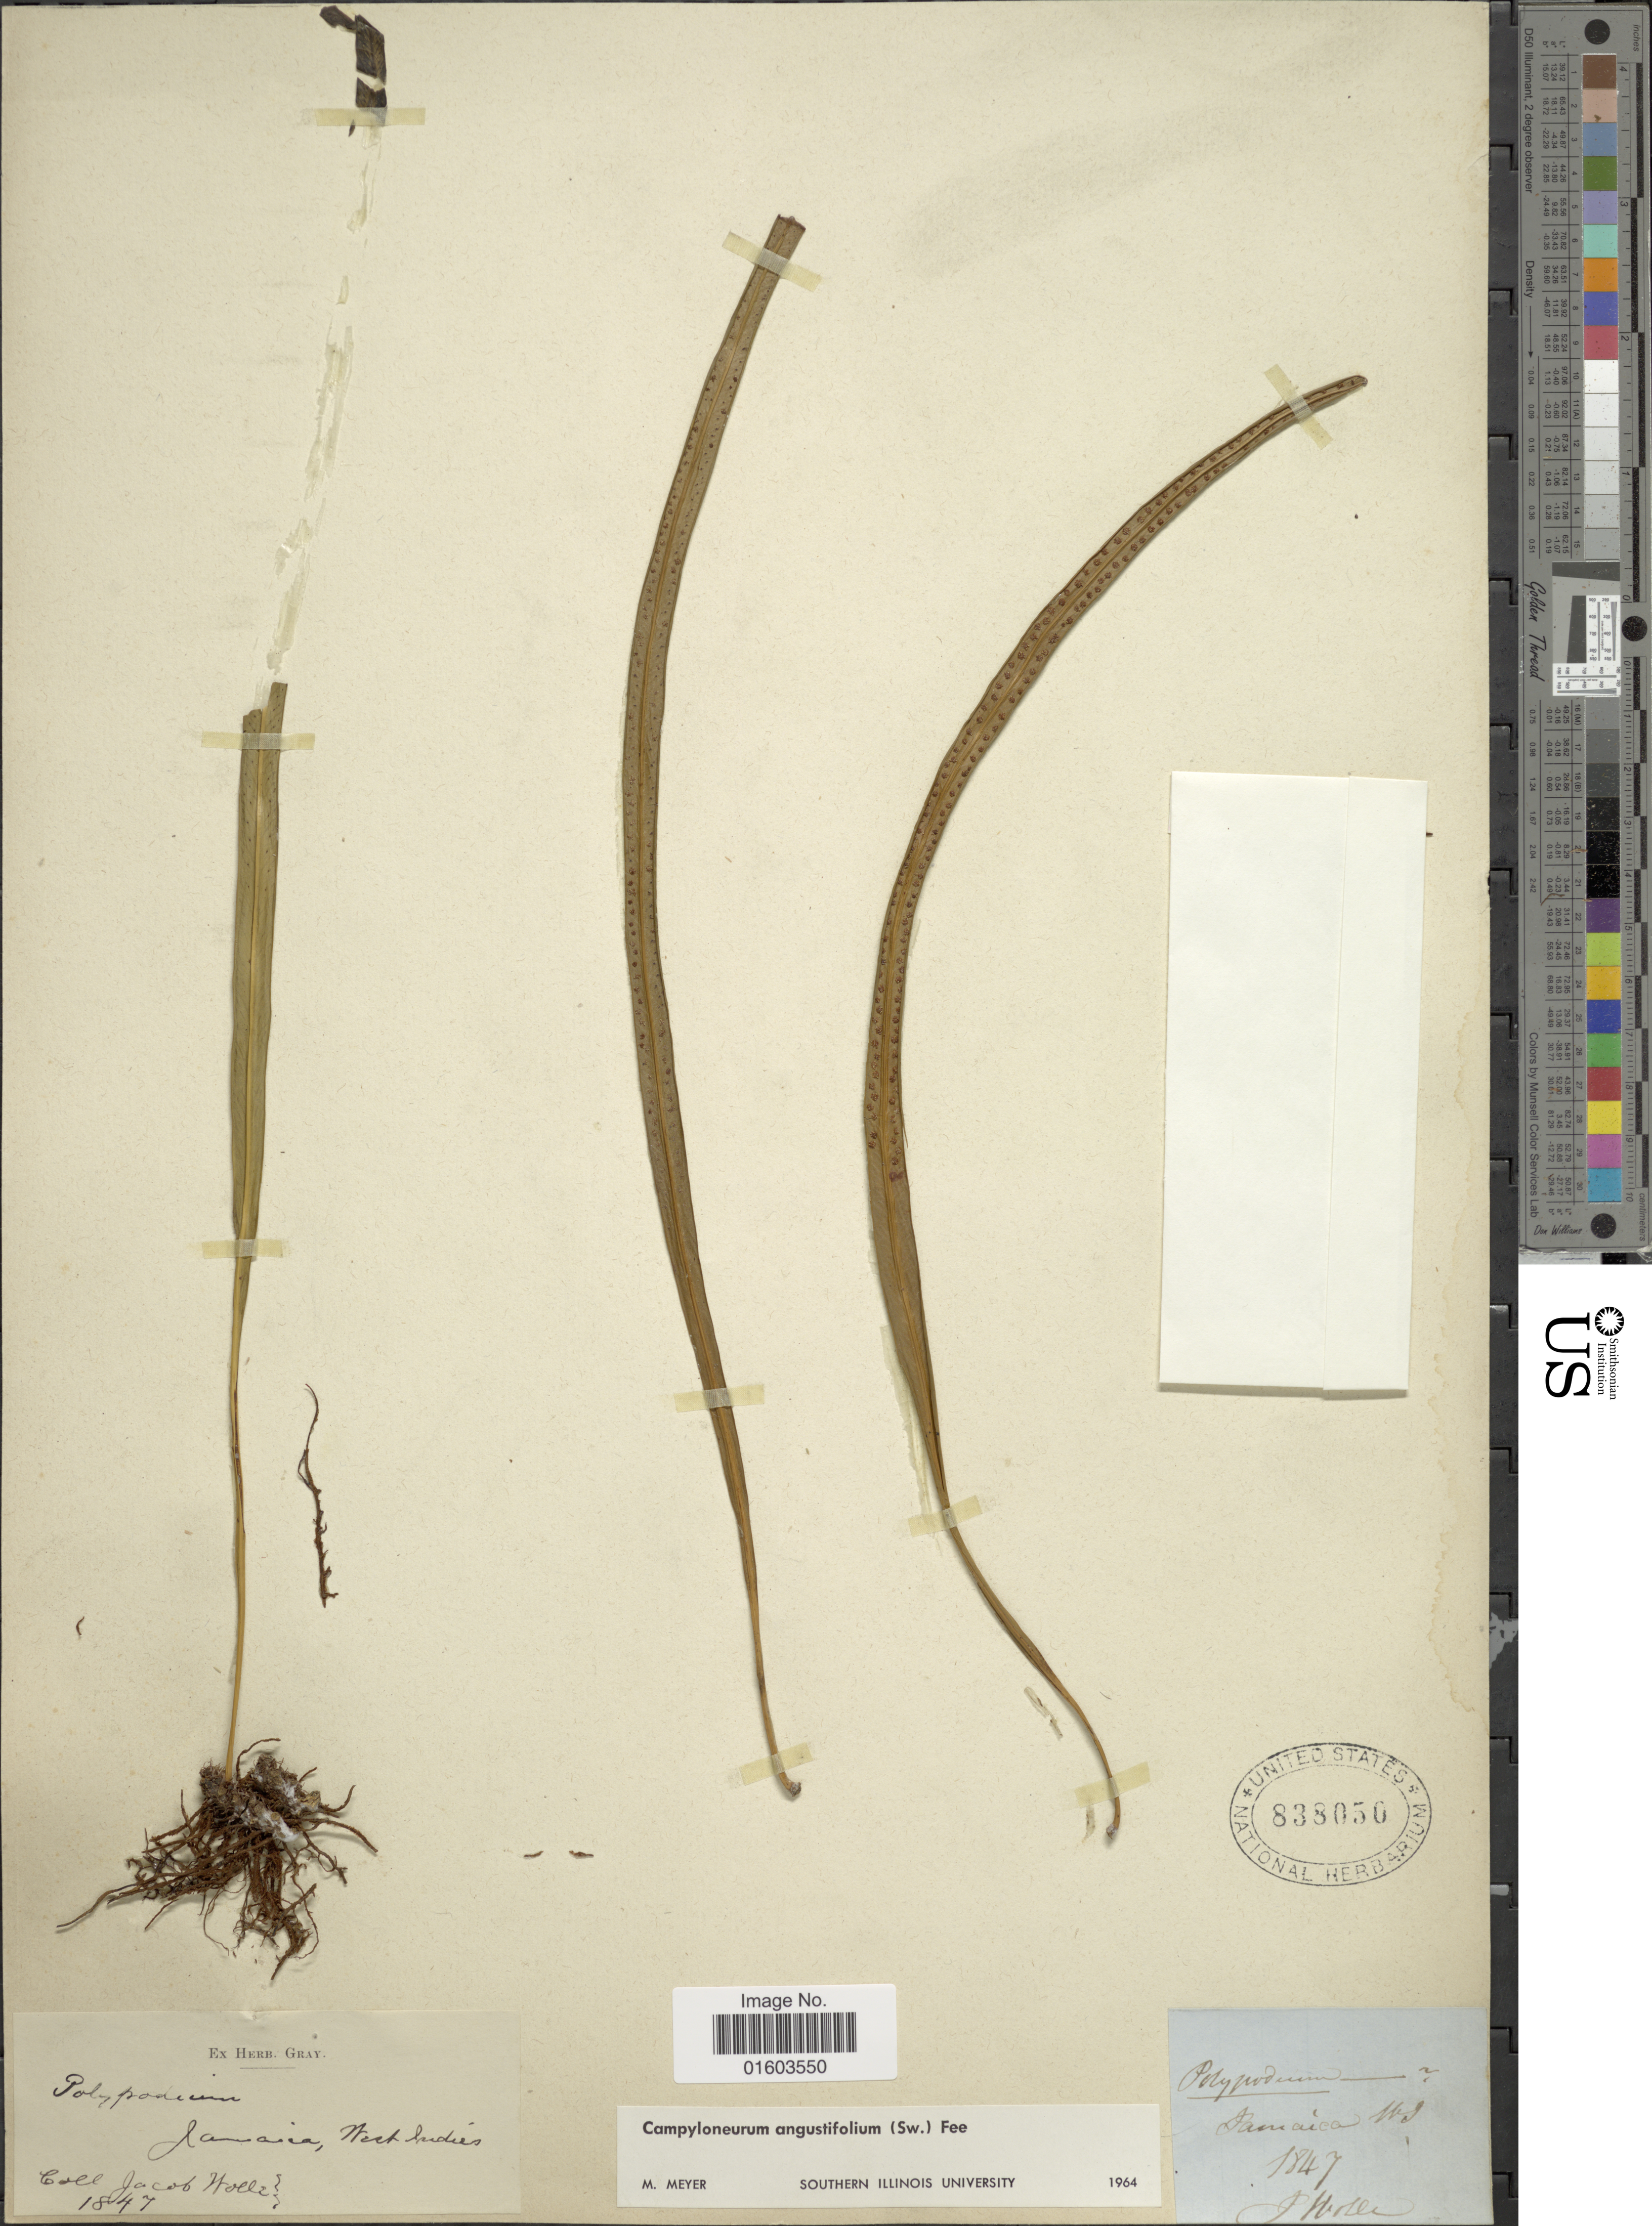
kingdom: Plantae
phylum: Tracheophyta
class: Polypodiopsida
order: Polypodiales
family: Polypodiaceae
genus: Campyloneurum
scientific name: Campyloneurum angustifolium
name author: (Sw.) Fée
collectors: Holle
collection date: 1847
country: Jamaica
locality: West Indies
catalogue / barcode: US 838050